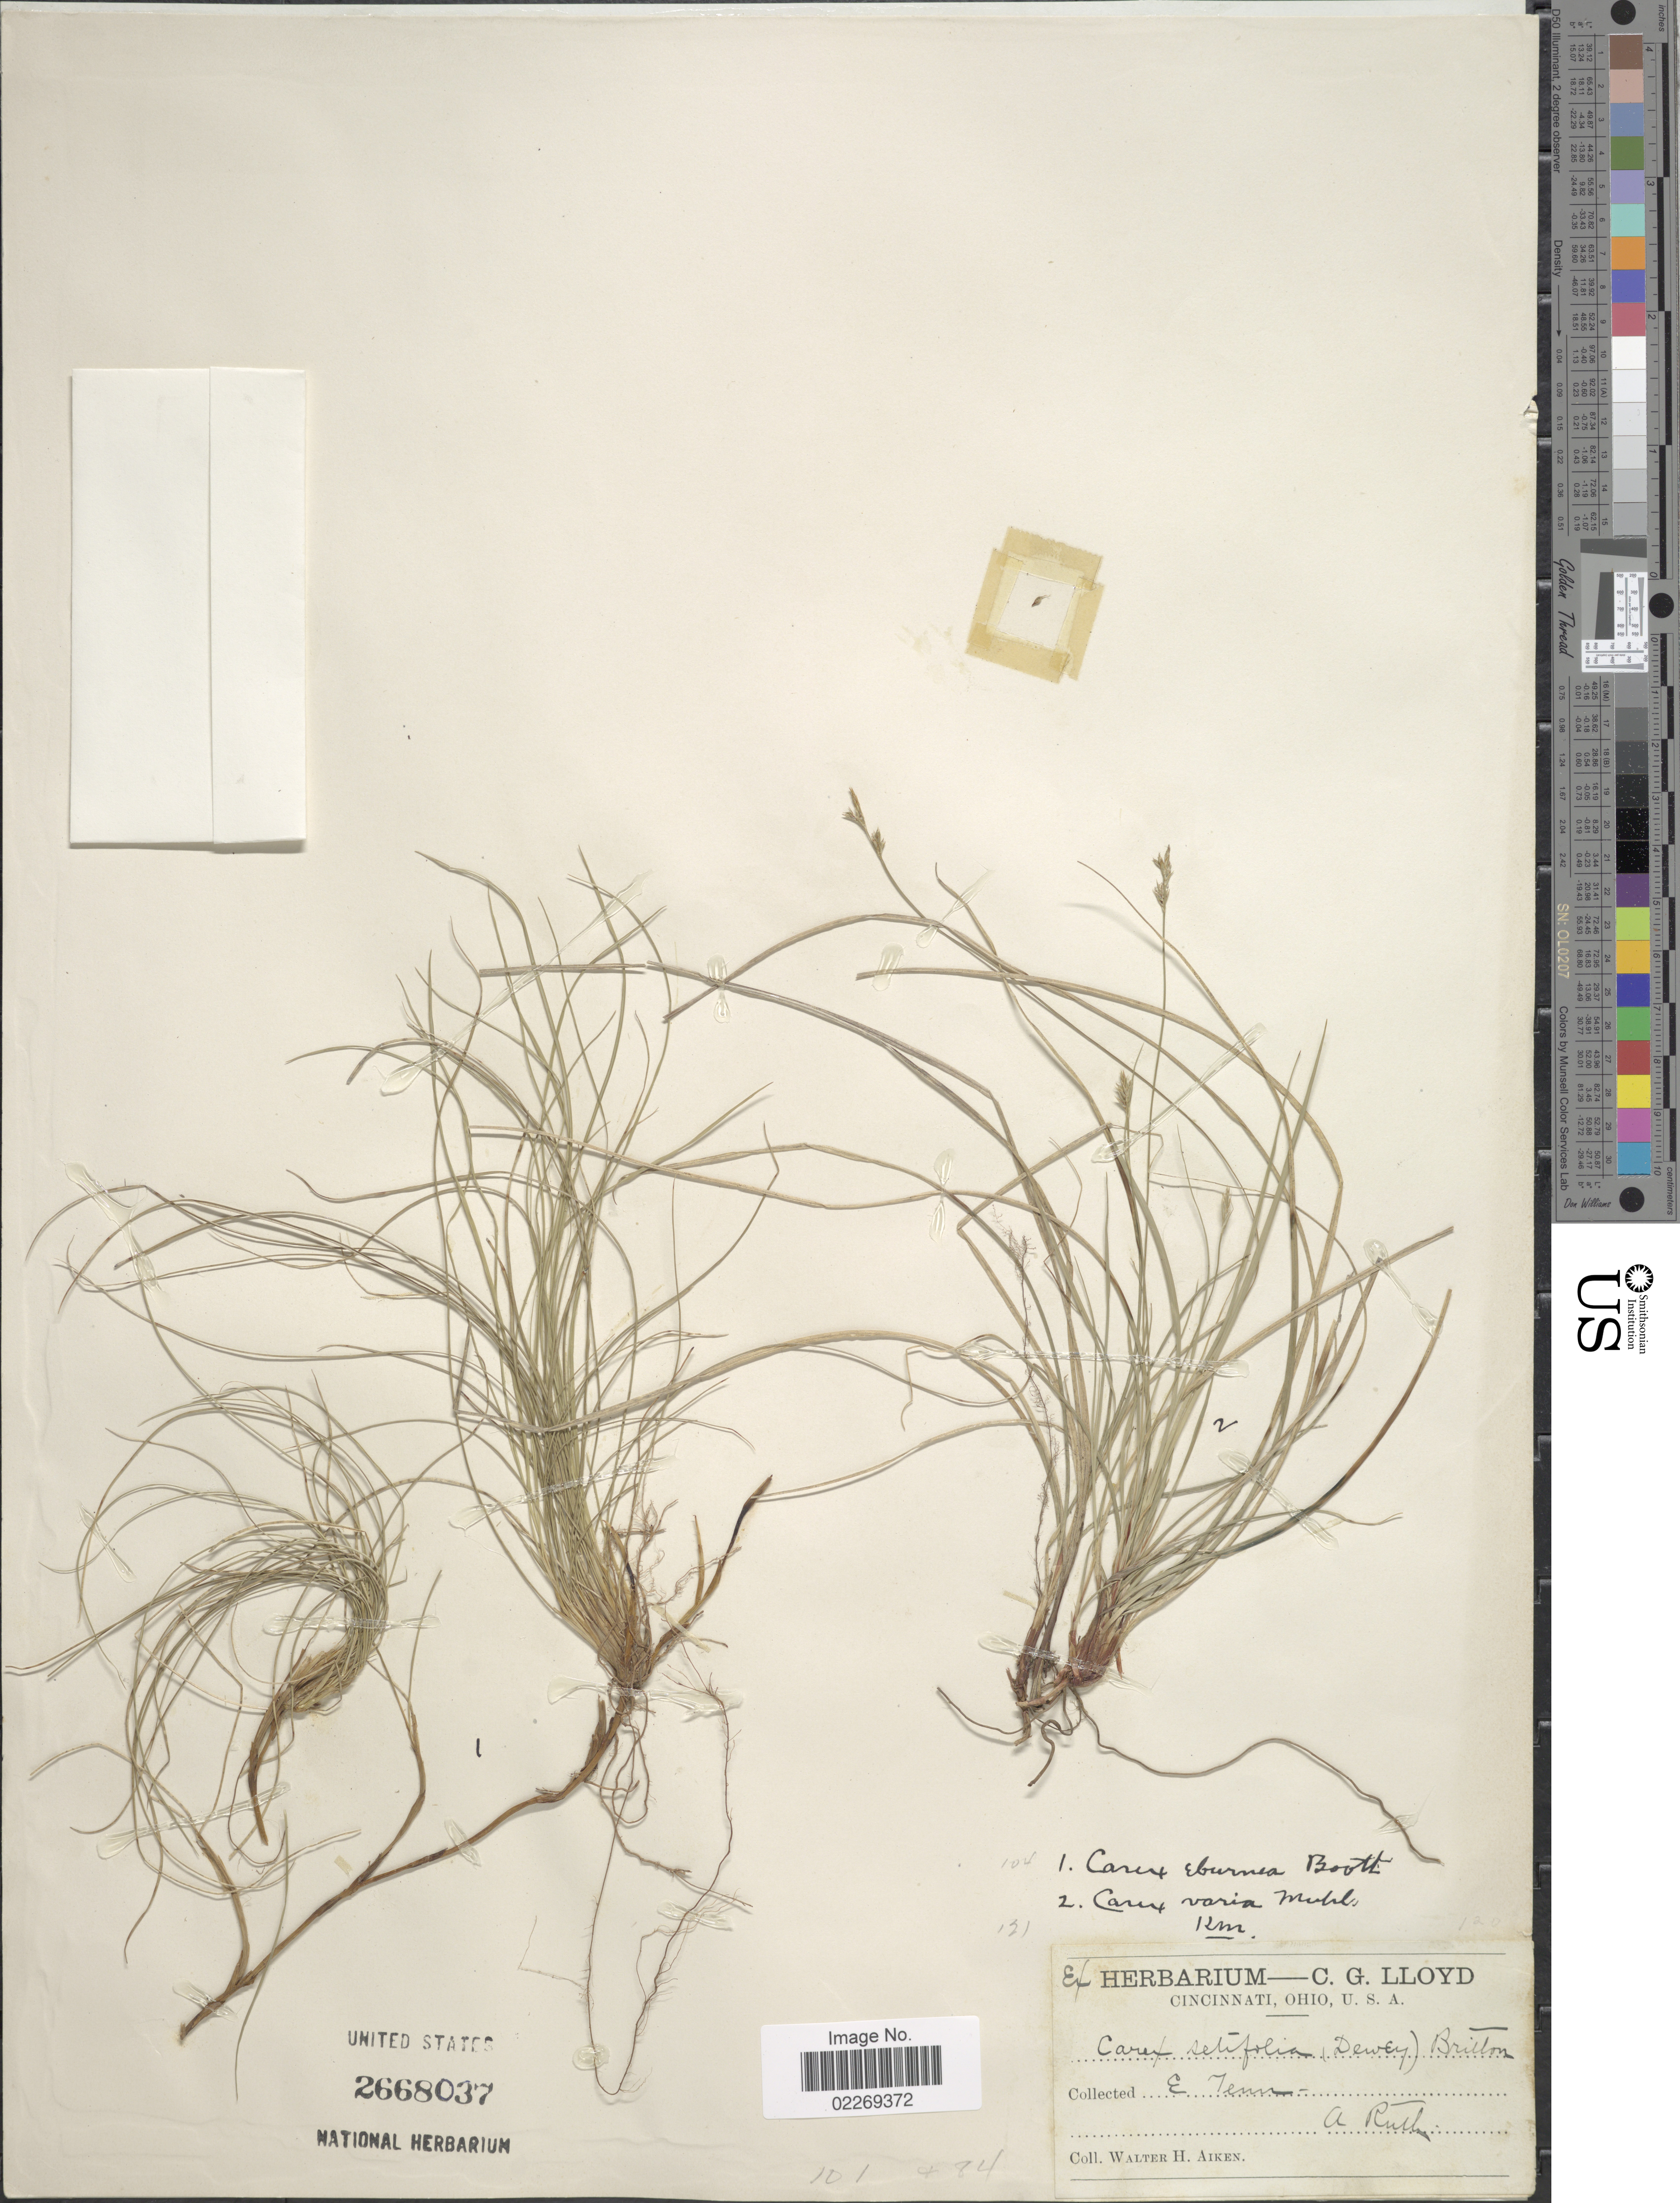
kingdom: Plantae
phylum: Tracheophyta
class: Liliopsida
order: Poales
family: Cyperaceae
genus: Carex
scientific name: Carex ebenea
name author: Rydb.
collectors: A. Ruth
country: United States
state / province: Tennessee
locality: E Tenn.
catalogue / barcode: US 2668037